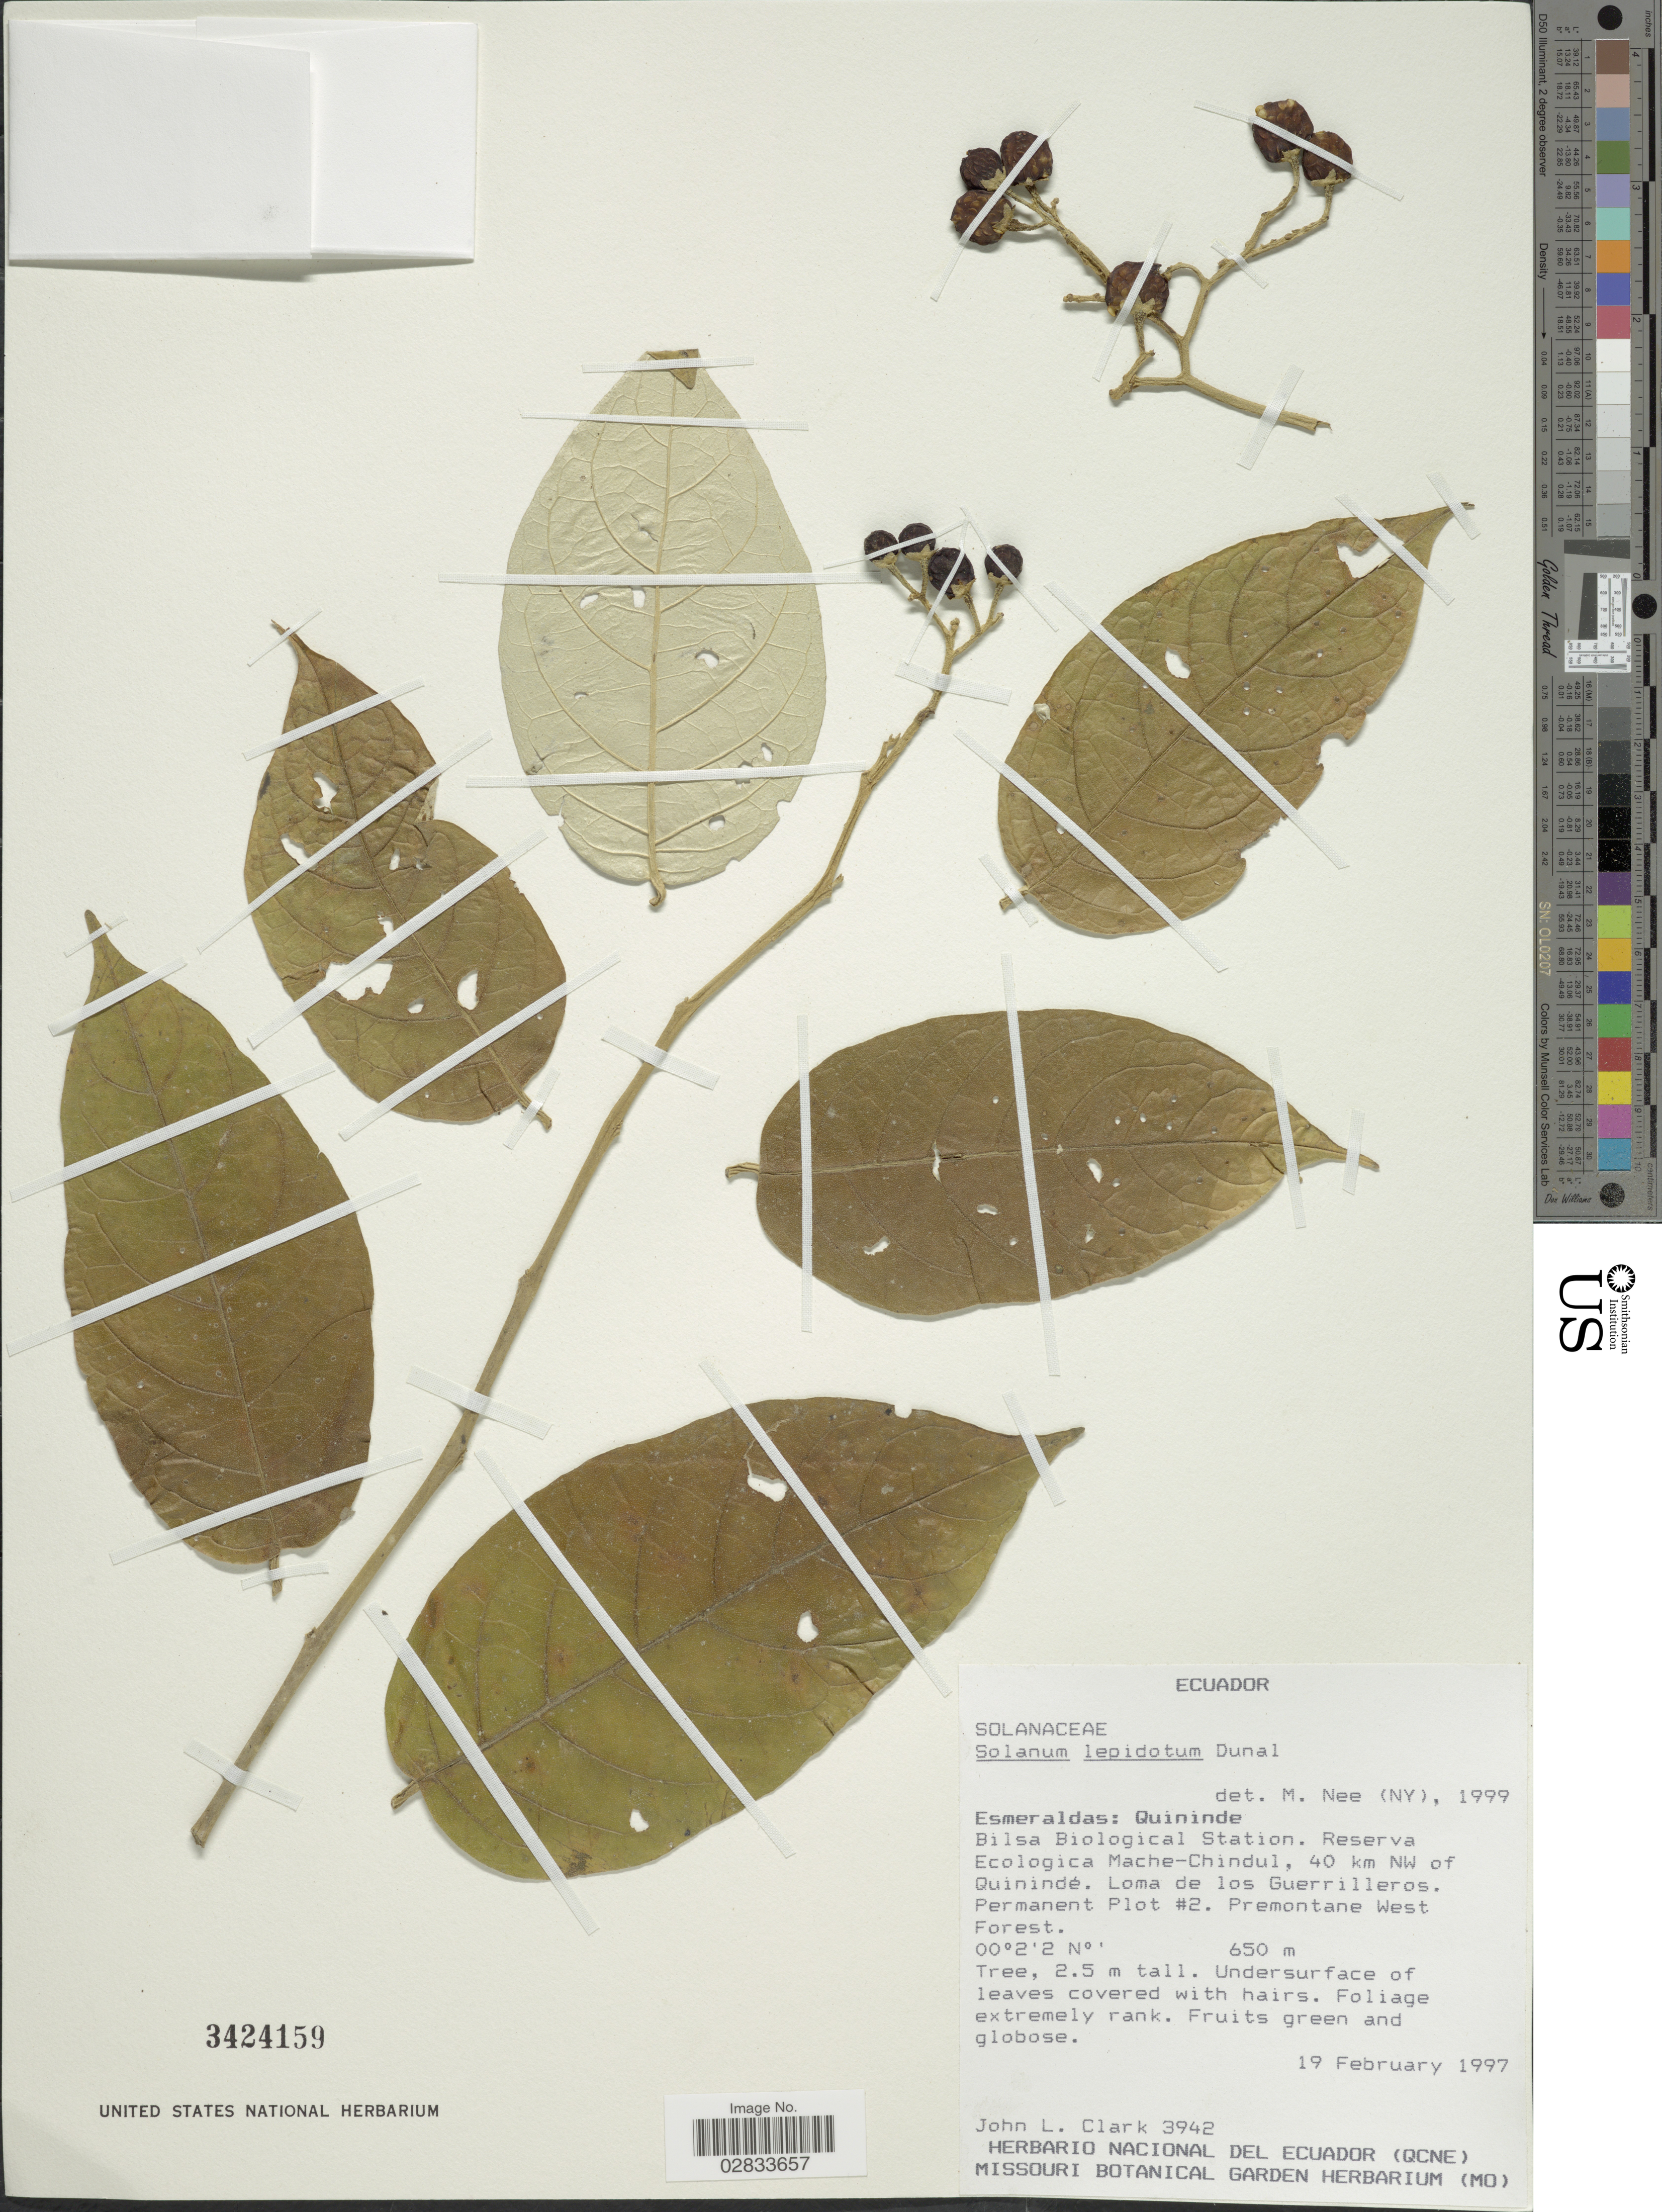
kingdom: Plantae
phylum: Tracheophyta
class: Magnoliopsida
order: Solanales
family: Solanaceae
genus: Solanum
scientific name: Solanum lepidotum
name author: Humb. & Bonpl. ex Dunal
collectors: J. L. Clark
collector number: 3942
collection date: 1997-02-19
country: Ecuador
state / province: Esmeraldas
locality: Esmeraldas: Quininde, Bilsa Biological Station, Reserva Ecologica Mache-Chindul, 40 km NW of Quinindé, Loma de los Guerrilleros, Permanent Plot # 2, Premontane West Forest.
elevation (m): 650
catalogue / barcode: US 3424159